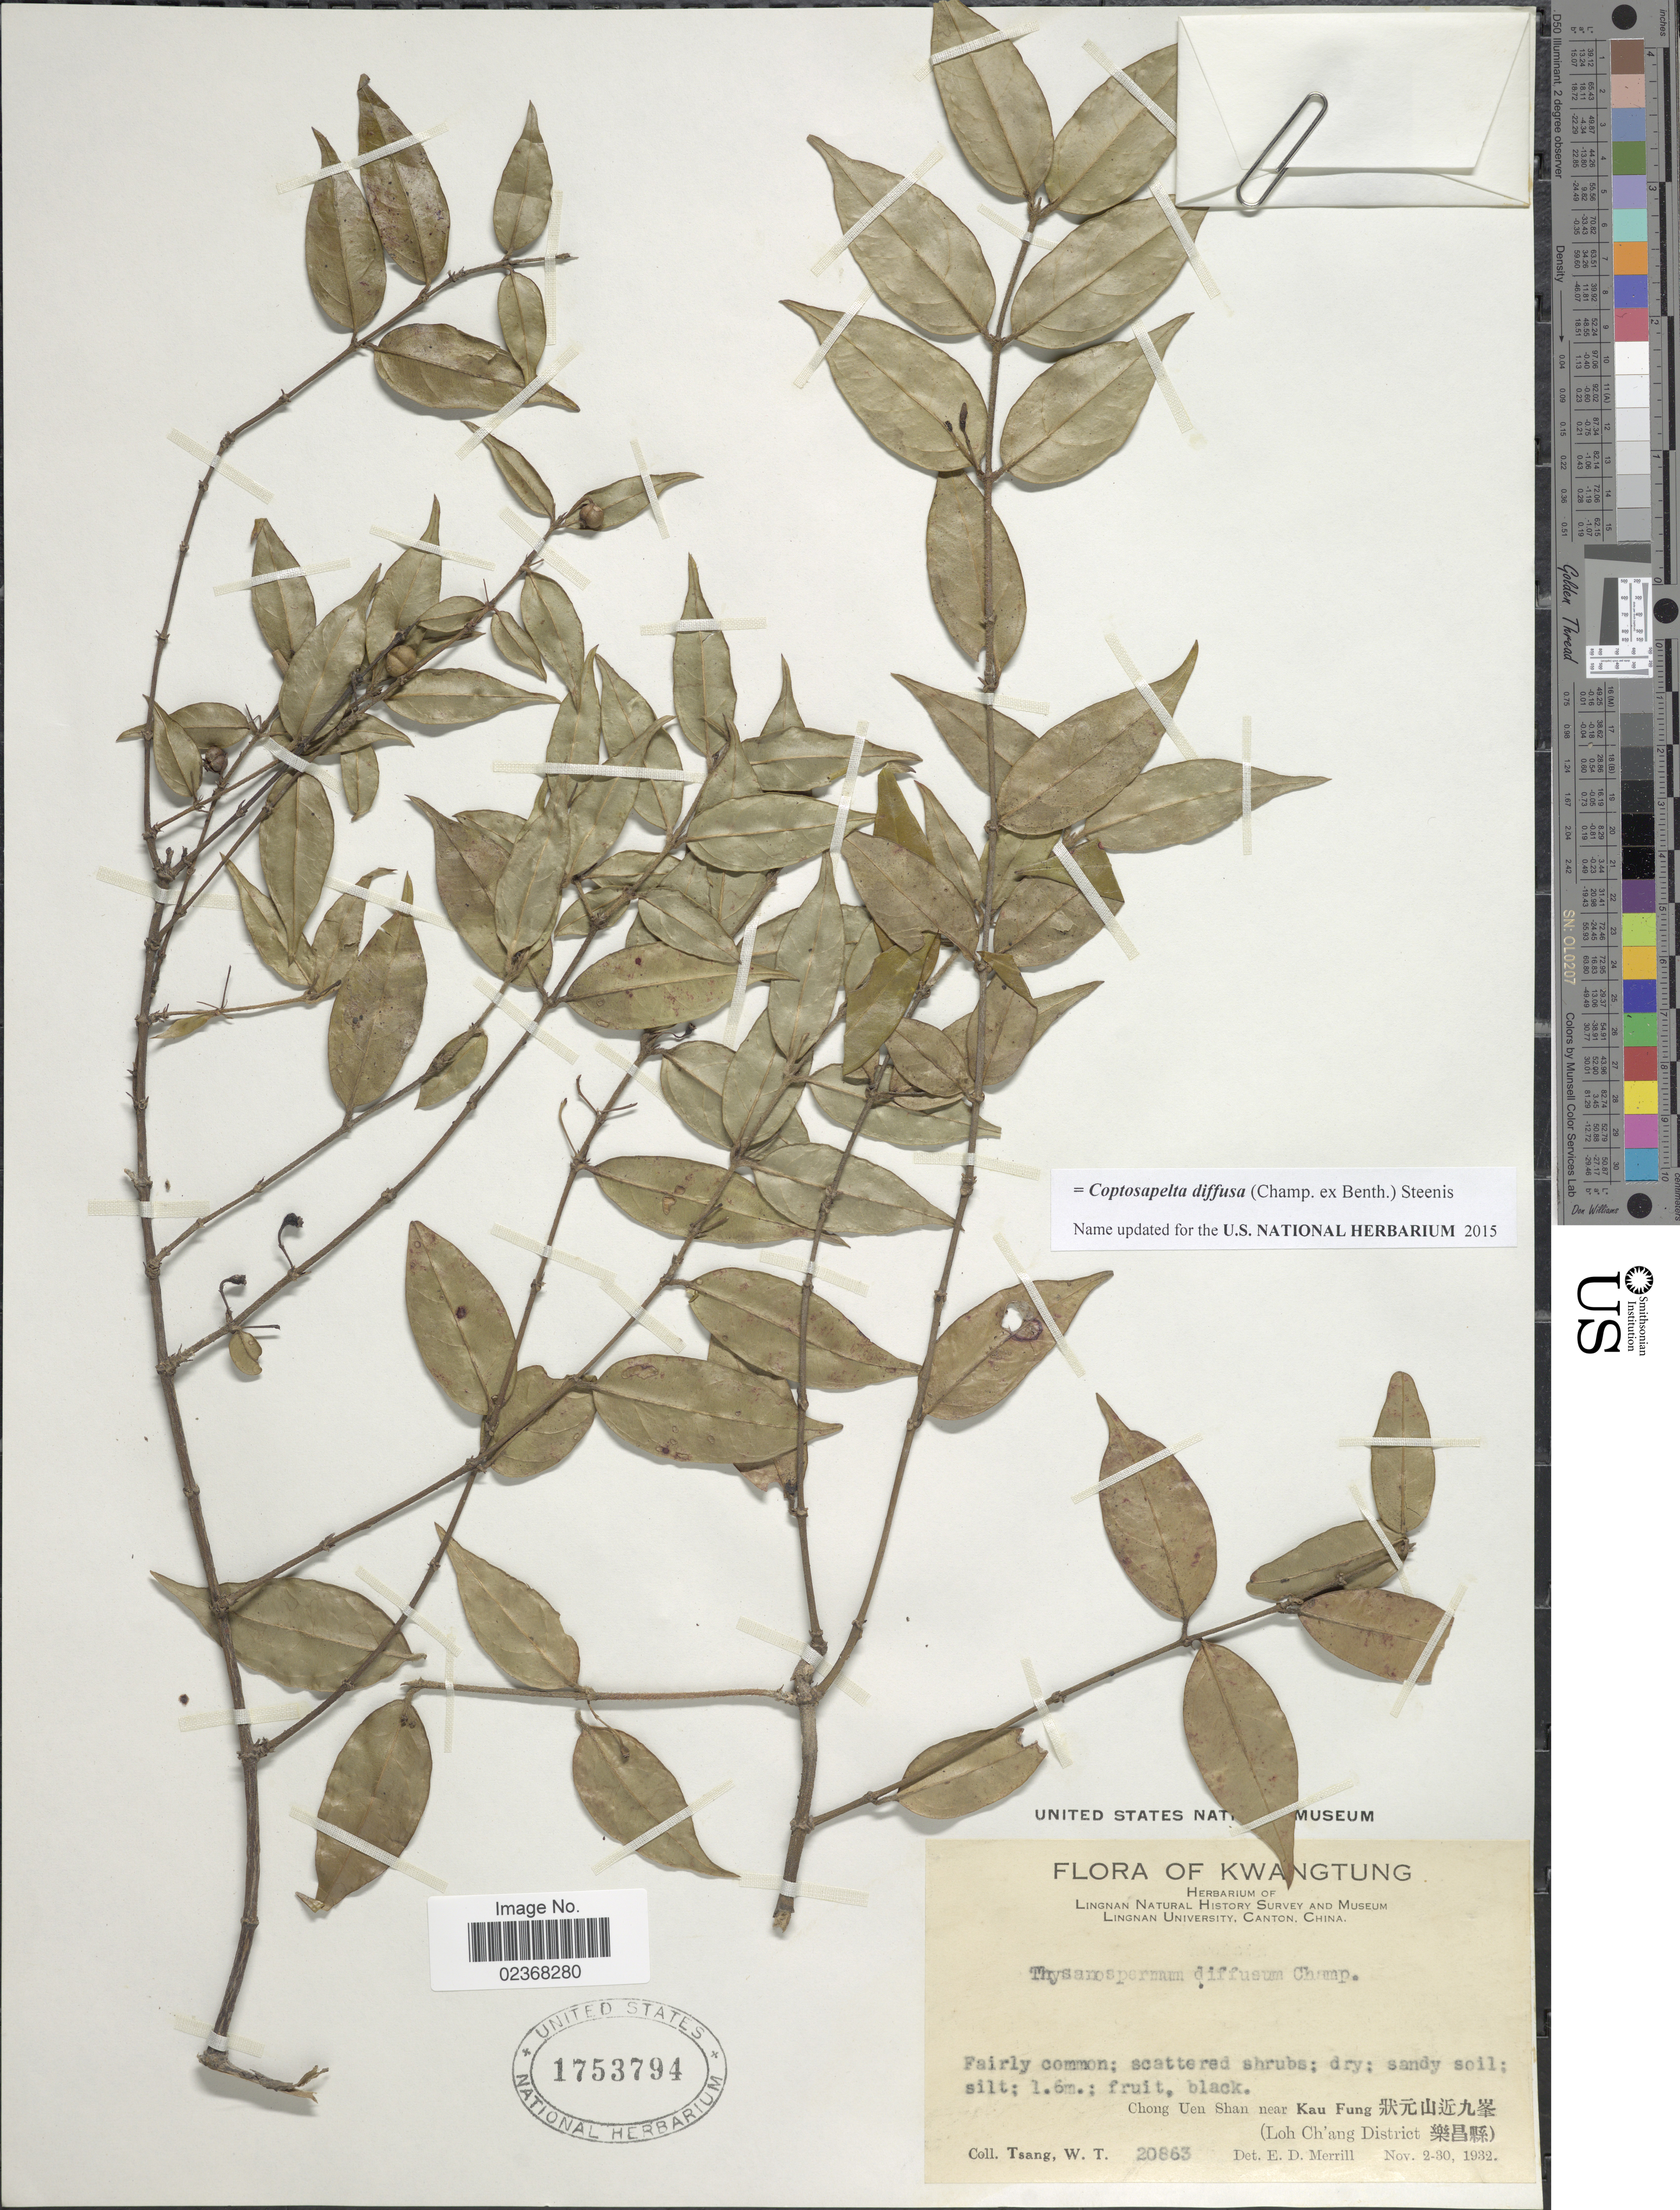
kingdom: Plantae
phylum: Tracheophyta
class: Magnoliopsida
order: Gentianales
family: Rubiaceae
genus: Coptosapelta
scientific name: Coptosapelta diffusa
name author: (Champ. ex Benth.) Steenis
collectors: W. T. Tsang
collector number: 20863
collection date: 1932-11-02/1932-11-30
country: China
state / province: Guangdong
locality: Kwangtung, Chong Uen Shan near Kau Fung (Loh Ch'ang District)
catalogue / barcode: US 1753794